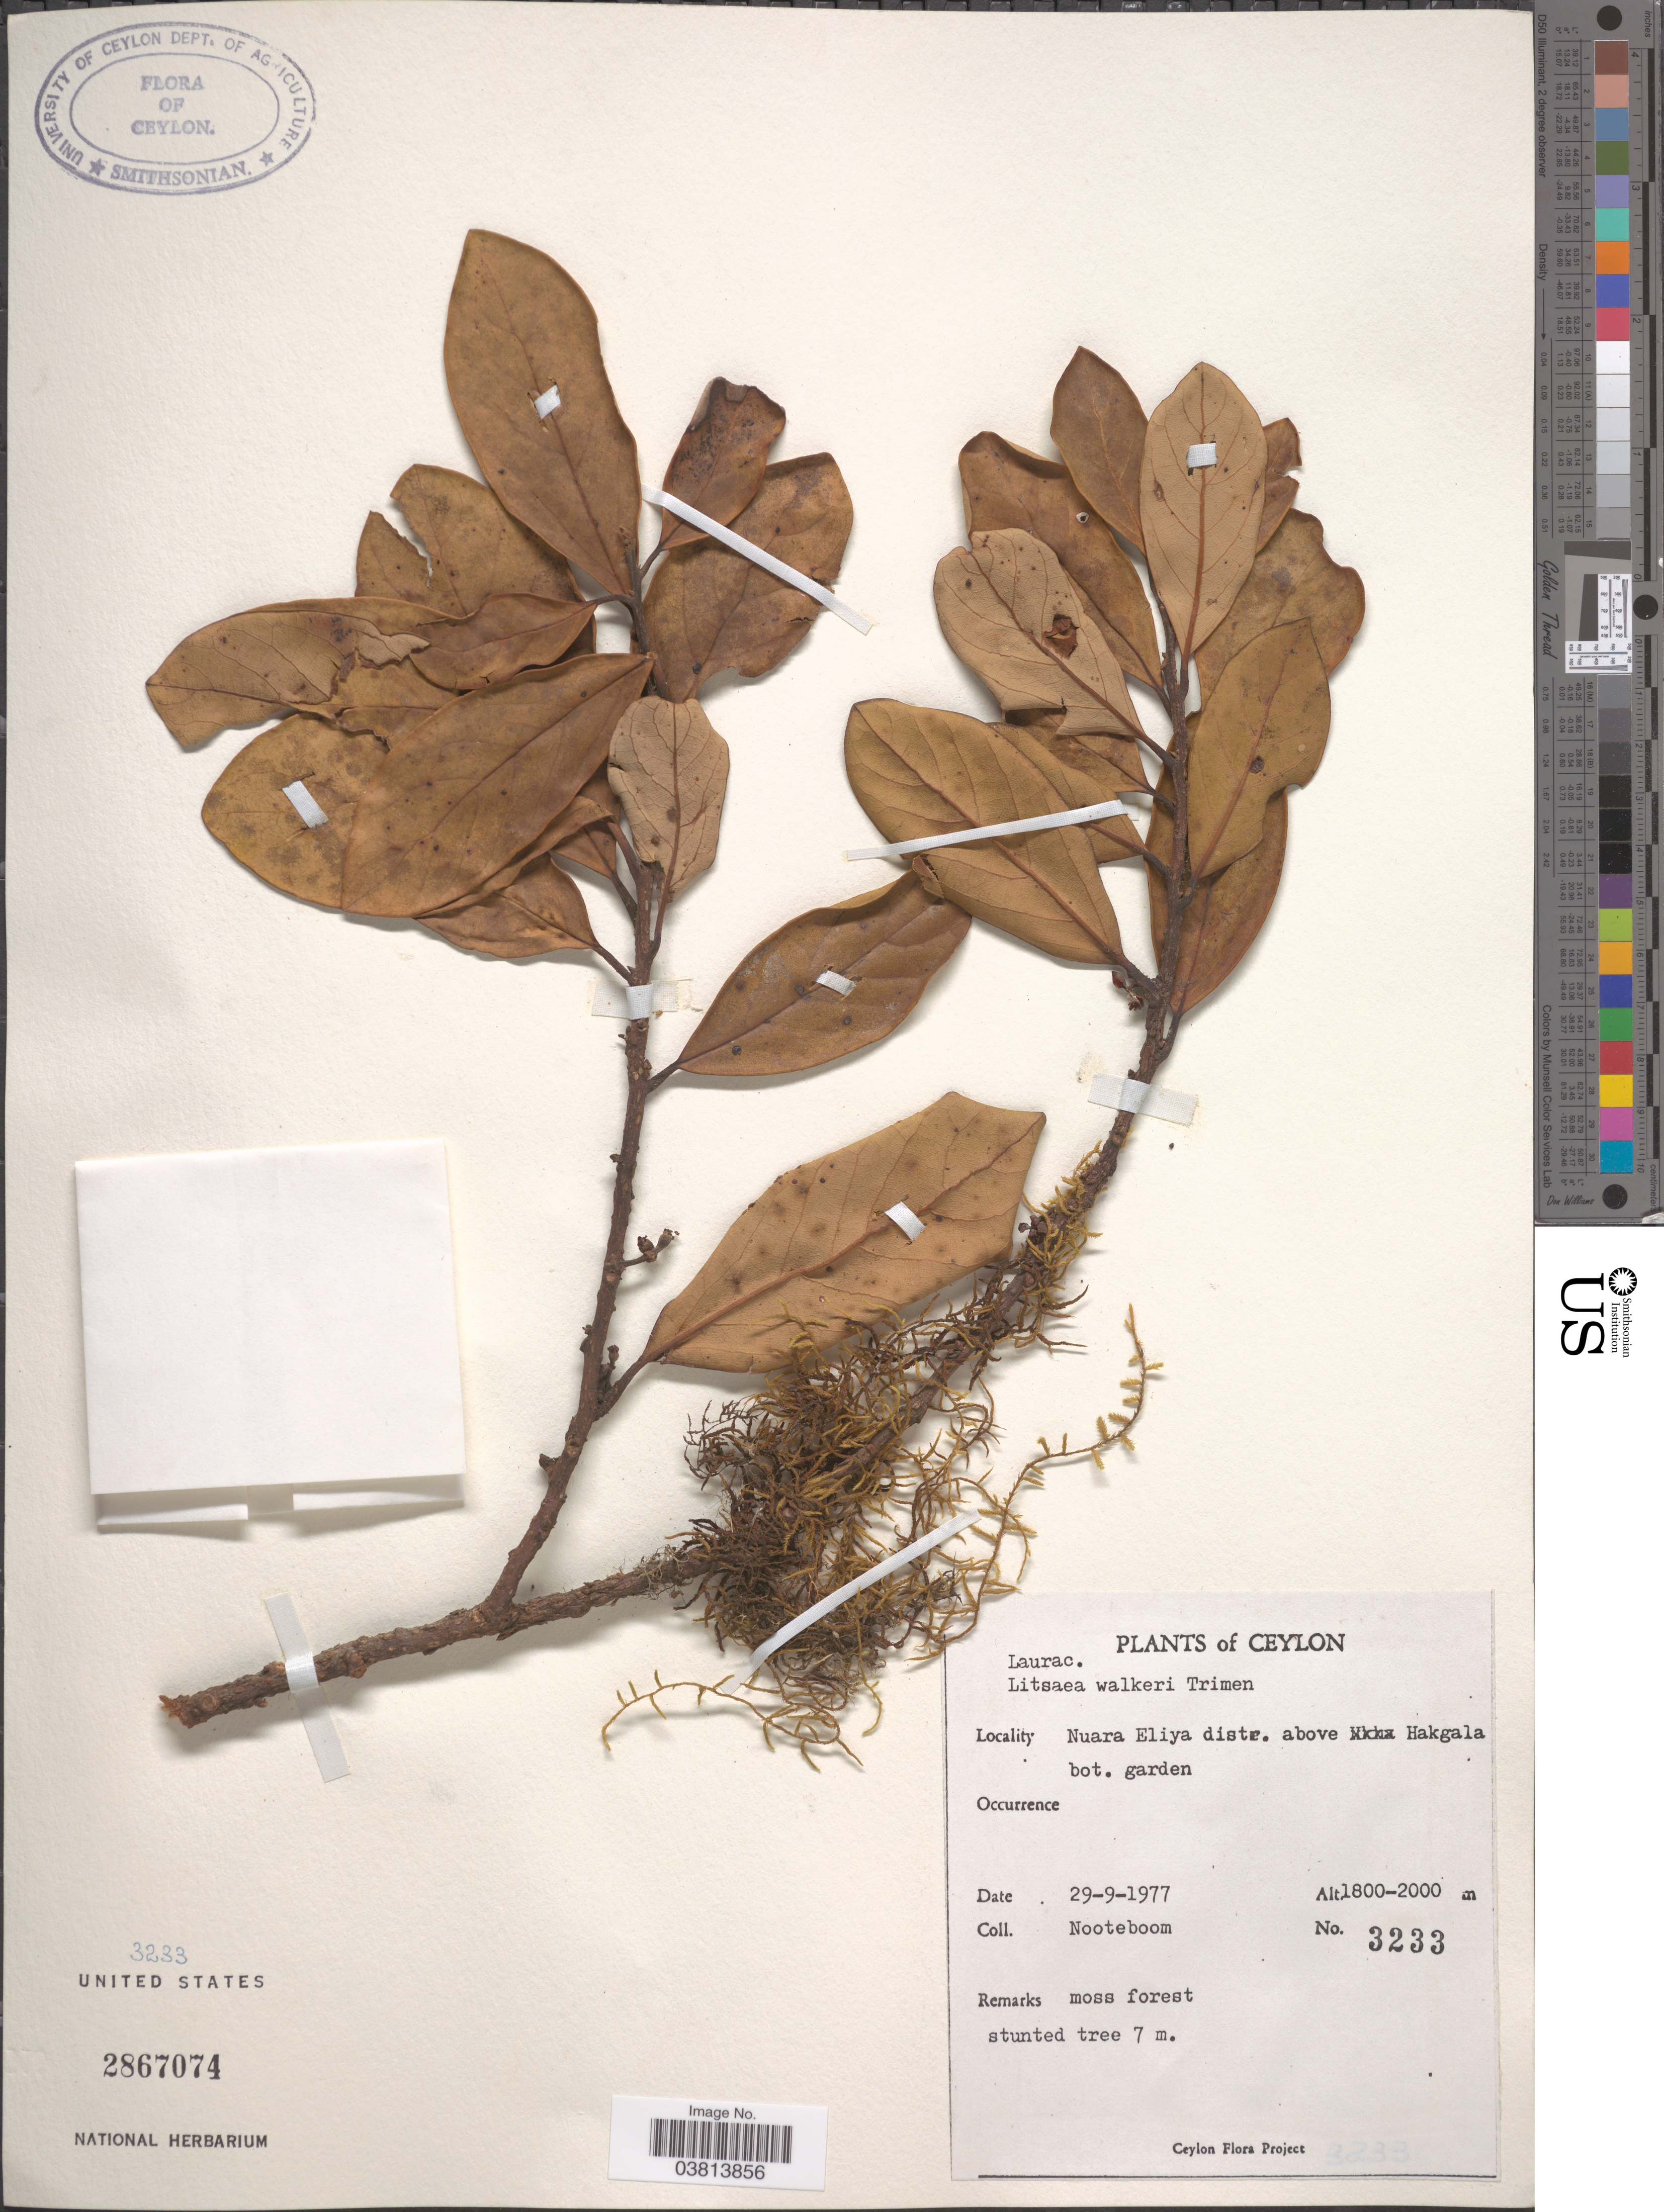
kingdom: Plantae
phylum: Tracheophyta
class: Magnoliopsida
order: Laurales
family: Lauraceae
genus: Litsea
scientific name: Litsea walkeri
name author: (Meisn.) Trimen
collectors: Nooteboom, --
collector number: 3233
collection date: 1977-09-29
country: Sri Lanka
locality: Ceylon. Nuara Eliya distr. above Hakgala bot. garden.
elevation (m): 1800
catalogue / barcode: US 2867074